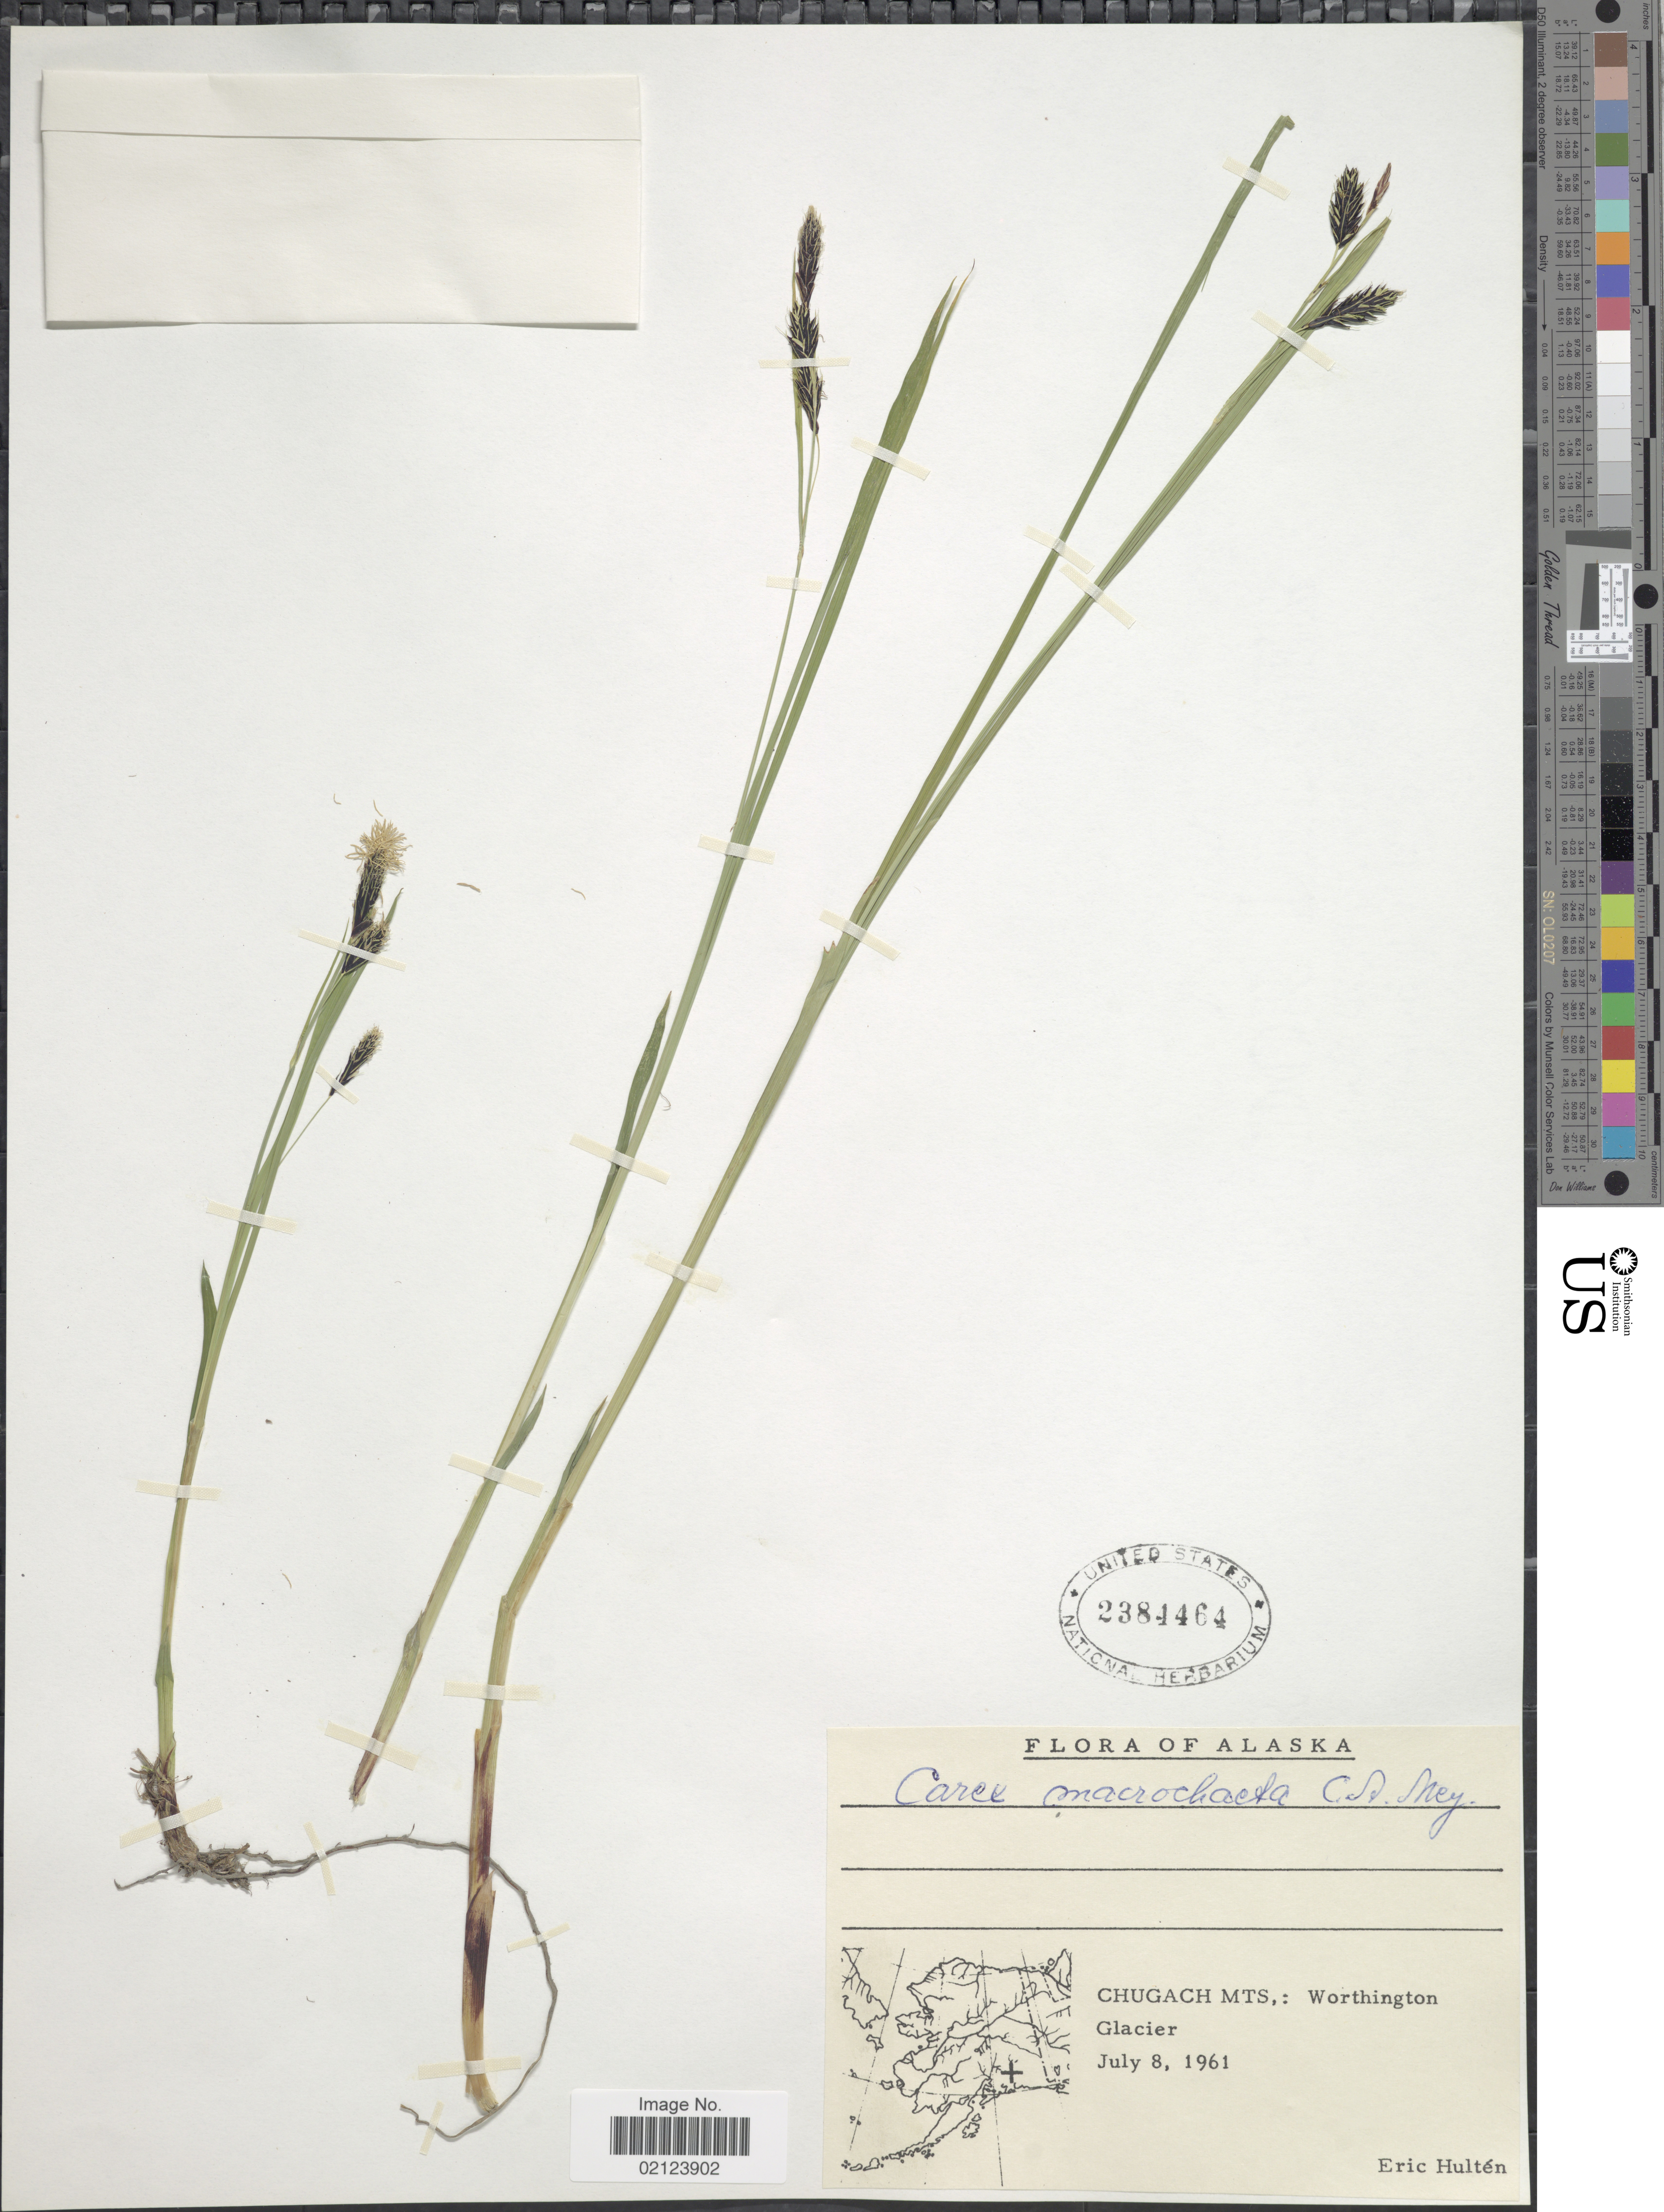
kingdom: Plantae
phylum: Tracheophyta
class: Liliopsida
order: Poales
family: Cyperaceae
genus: Carex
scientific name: Carex macrochaeta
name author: C.A. Mey.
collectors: E. G. Hultén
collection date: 1961-07-08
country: United States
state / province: Alaska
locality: Chugach Mts.: Worthington Glacier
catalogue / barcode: US 2384464